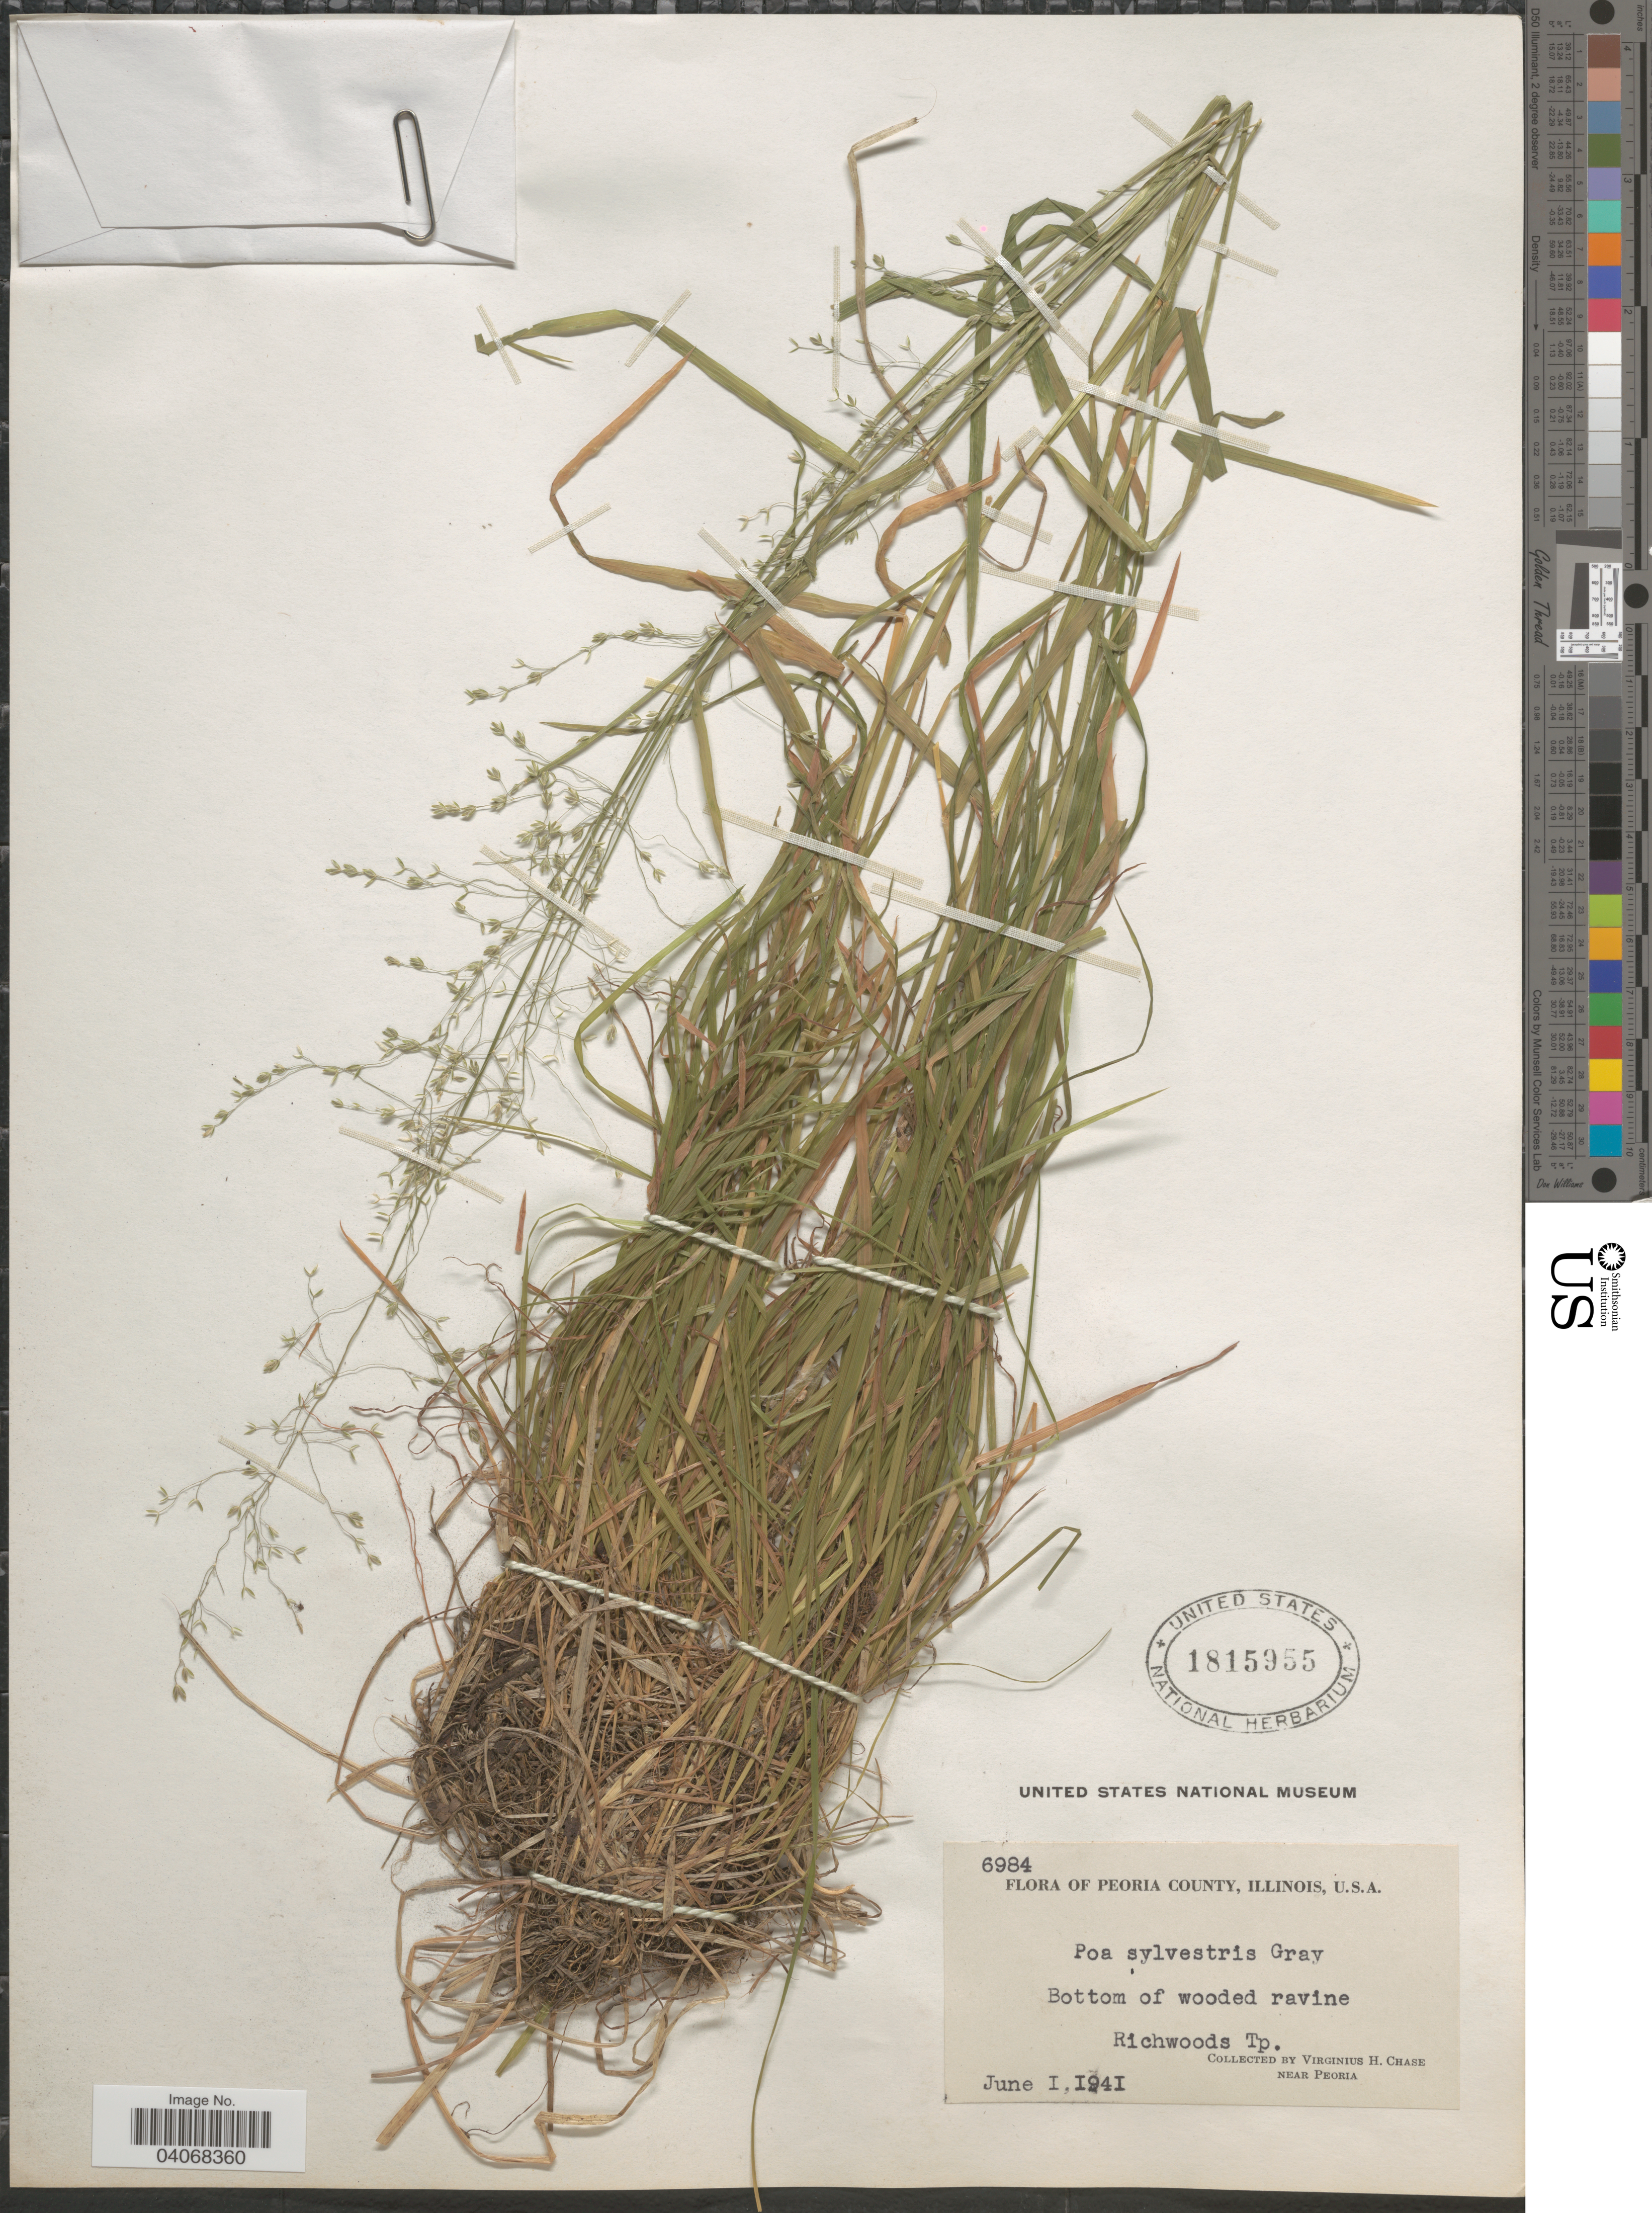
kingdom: Plantae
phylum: Tracheophyta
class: Liliopsida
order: Poales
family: Poaceae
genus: Poa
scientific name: Poa sylvestris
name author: A. Gray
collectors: V. H. Chase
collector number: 6984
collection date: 1941-06-01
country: United States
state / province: Illinois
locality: Peoria County. Bottom of wooded ravine. Richwoods Tp. Near Peoria.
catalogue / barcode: US 1815955